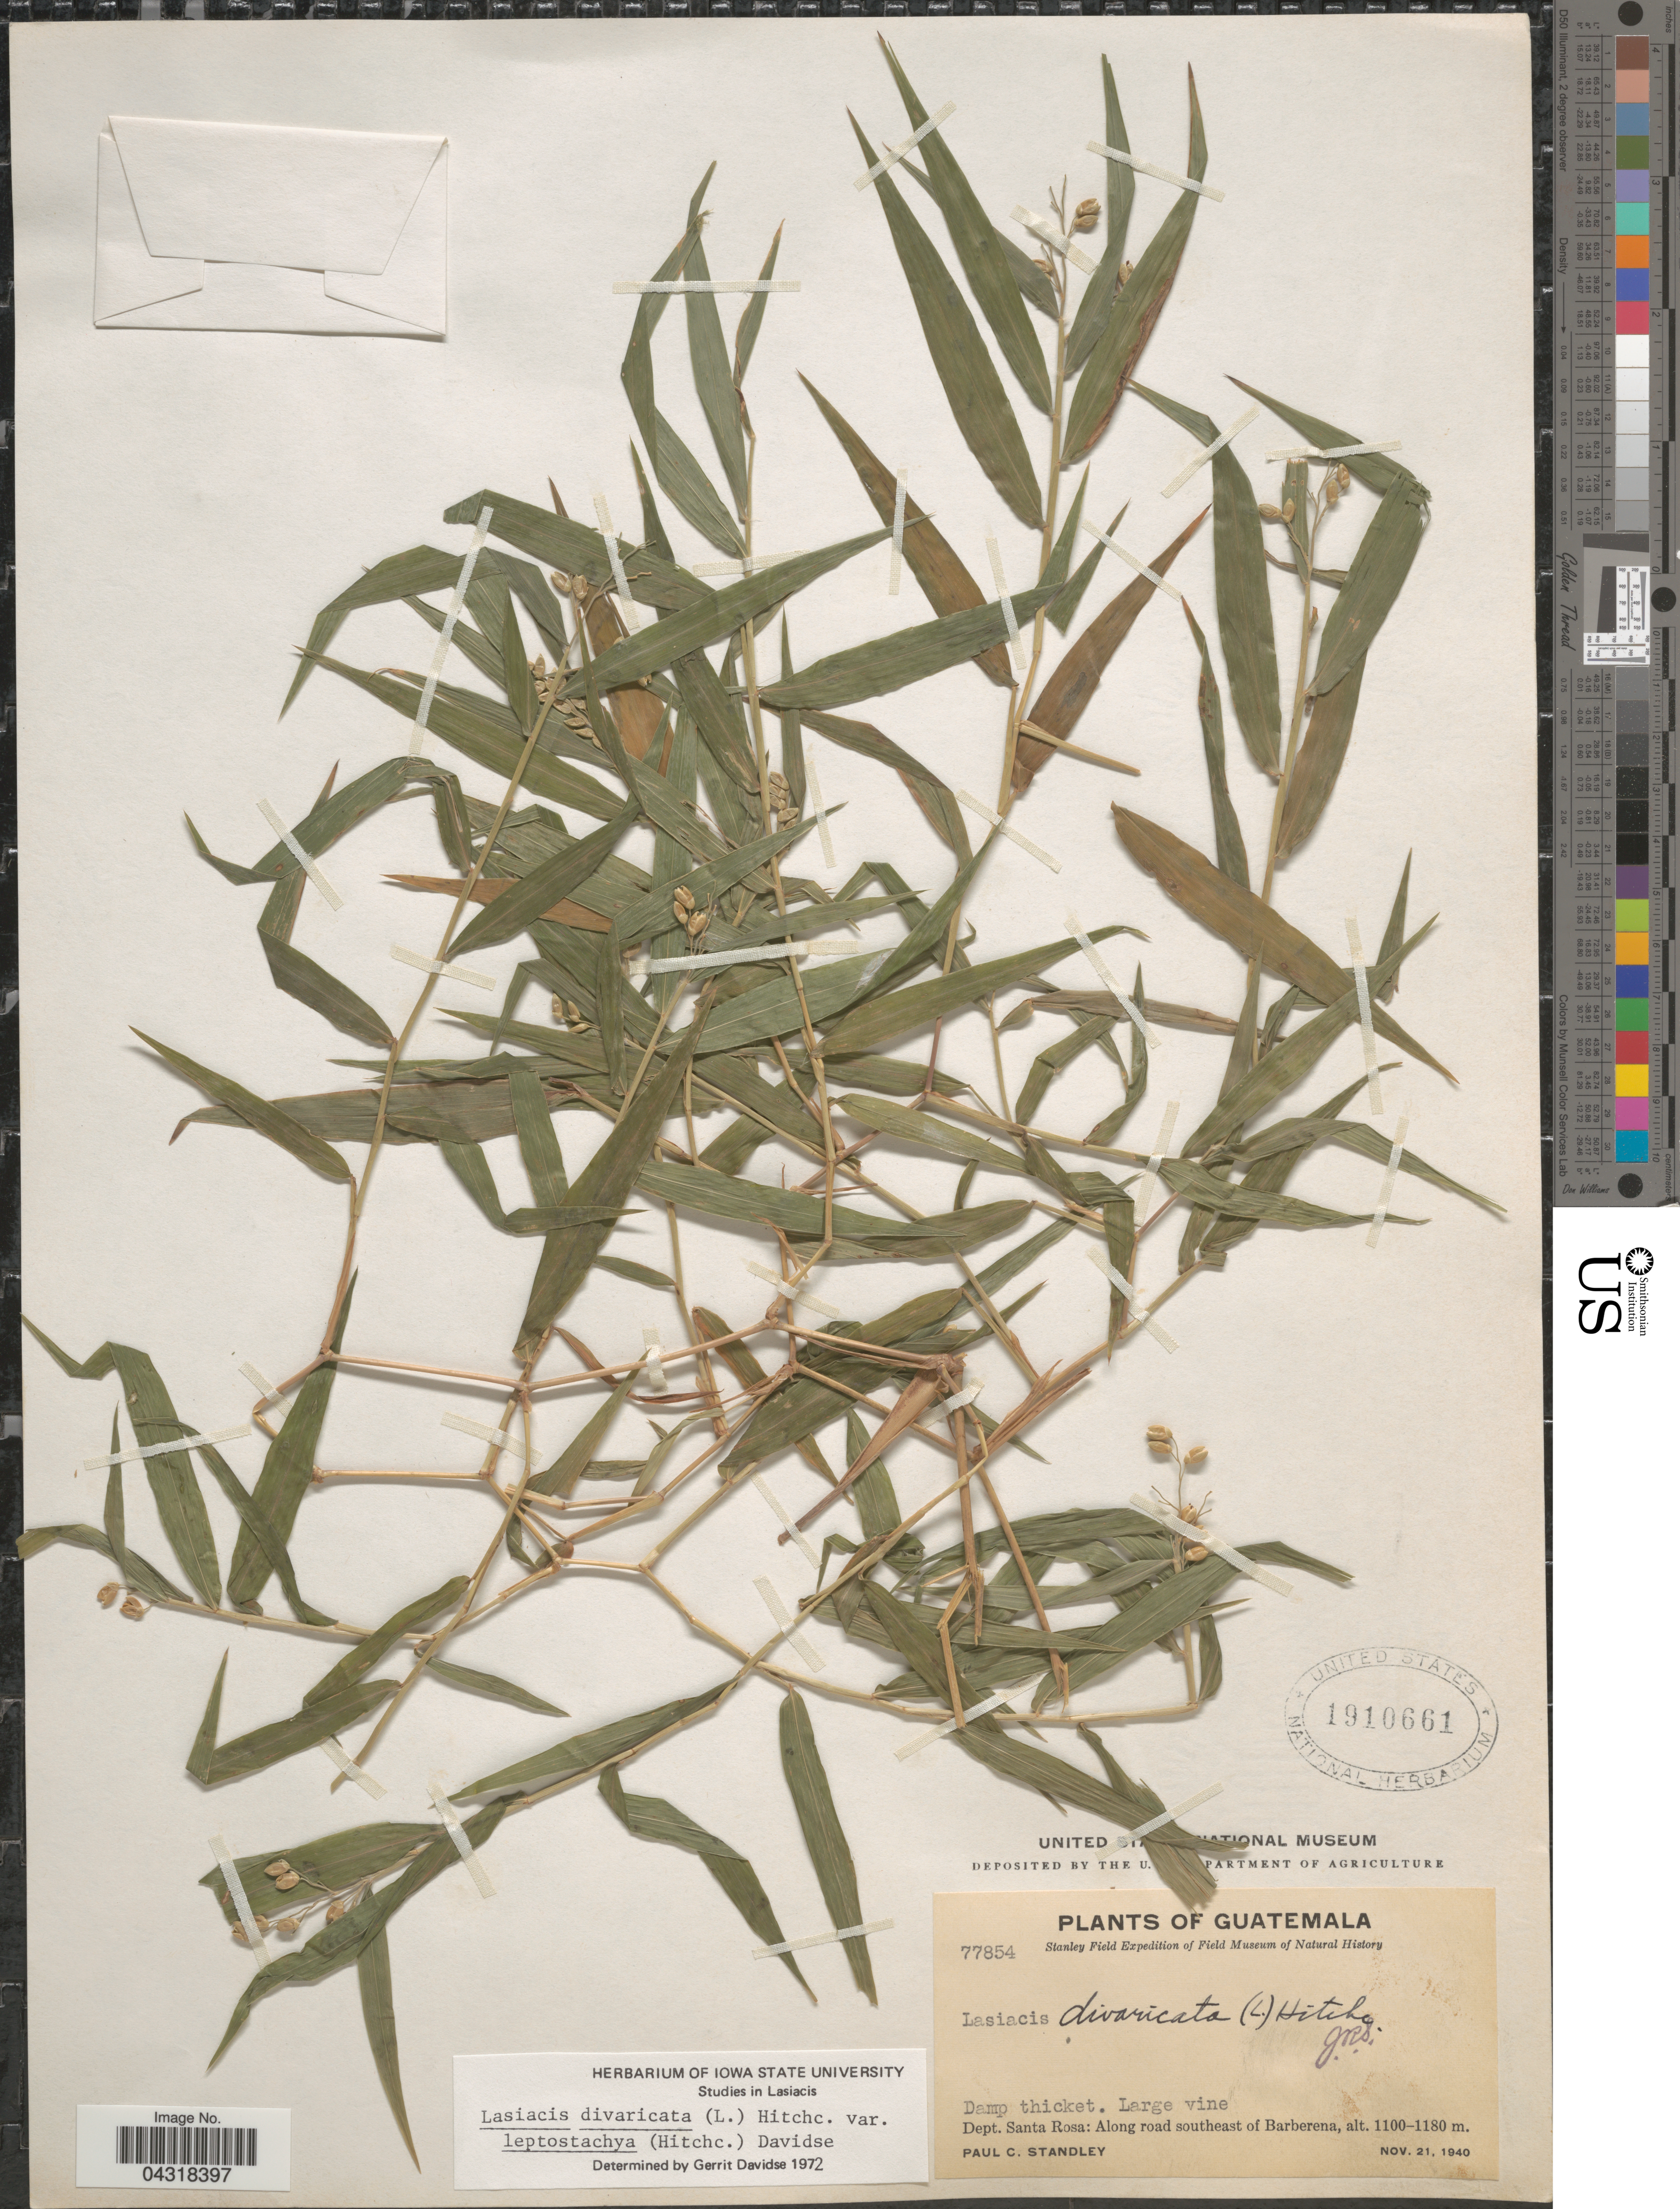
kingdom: Plantae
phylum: Tracheophyta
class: Liliopsida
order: Poales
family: Poaceae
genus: Lasiacis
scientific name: Lasiacis divaricata var. leptostachya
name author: (Hitchc.) Davidse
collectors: P. C. Standley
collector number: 77854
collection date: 1940-11-21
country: Guatemala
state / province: Santa Rosa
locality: Stanley Field Expedition of Field Museum of Natural History. Dept. Santa Rosa: Along road southeast of Barberena.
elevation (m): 1100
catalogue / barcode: US 1910661